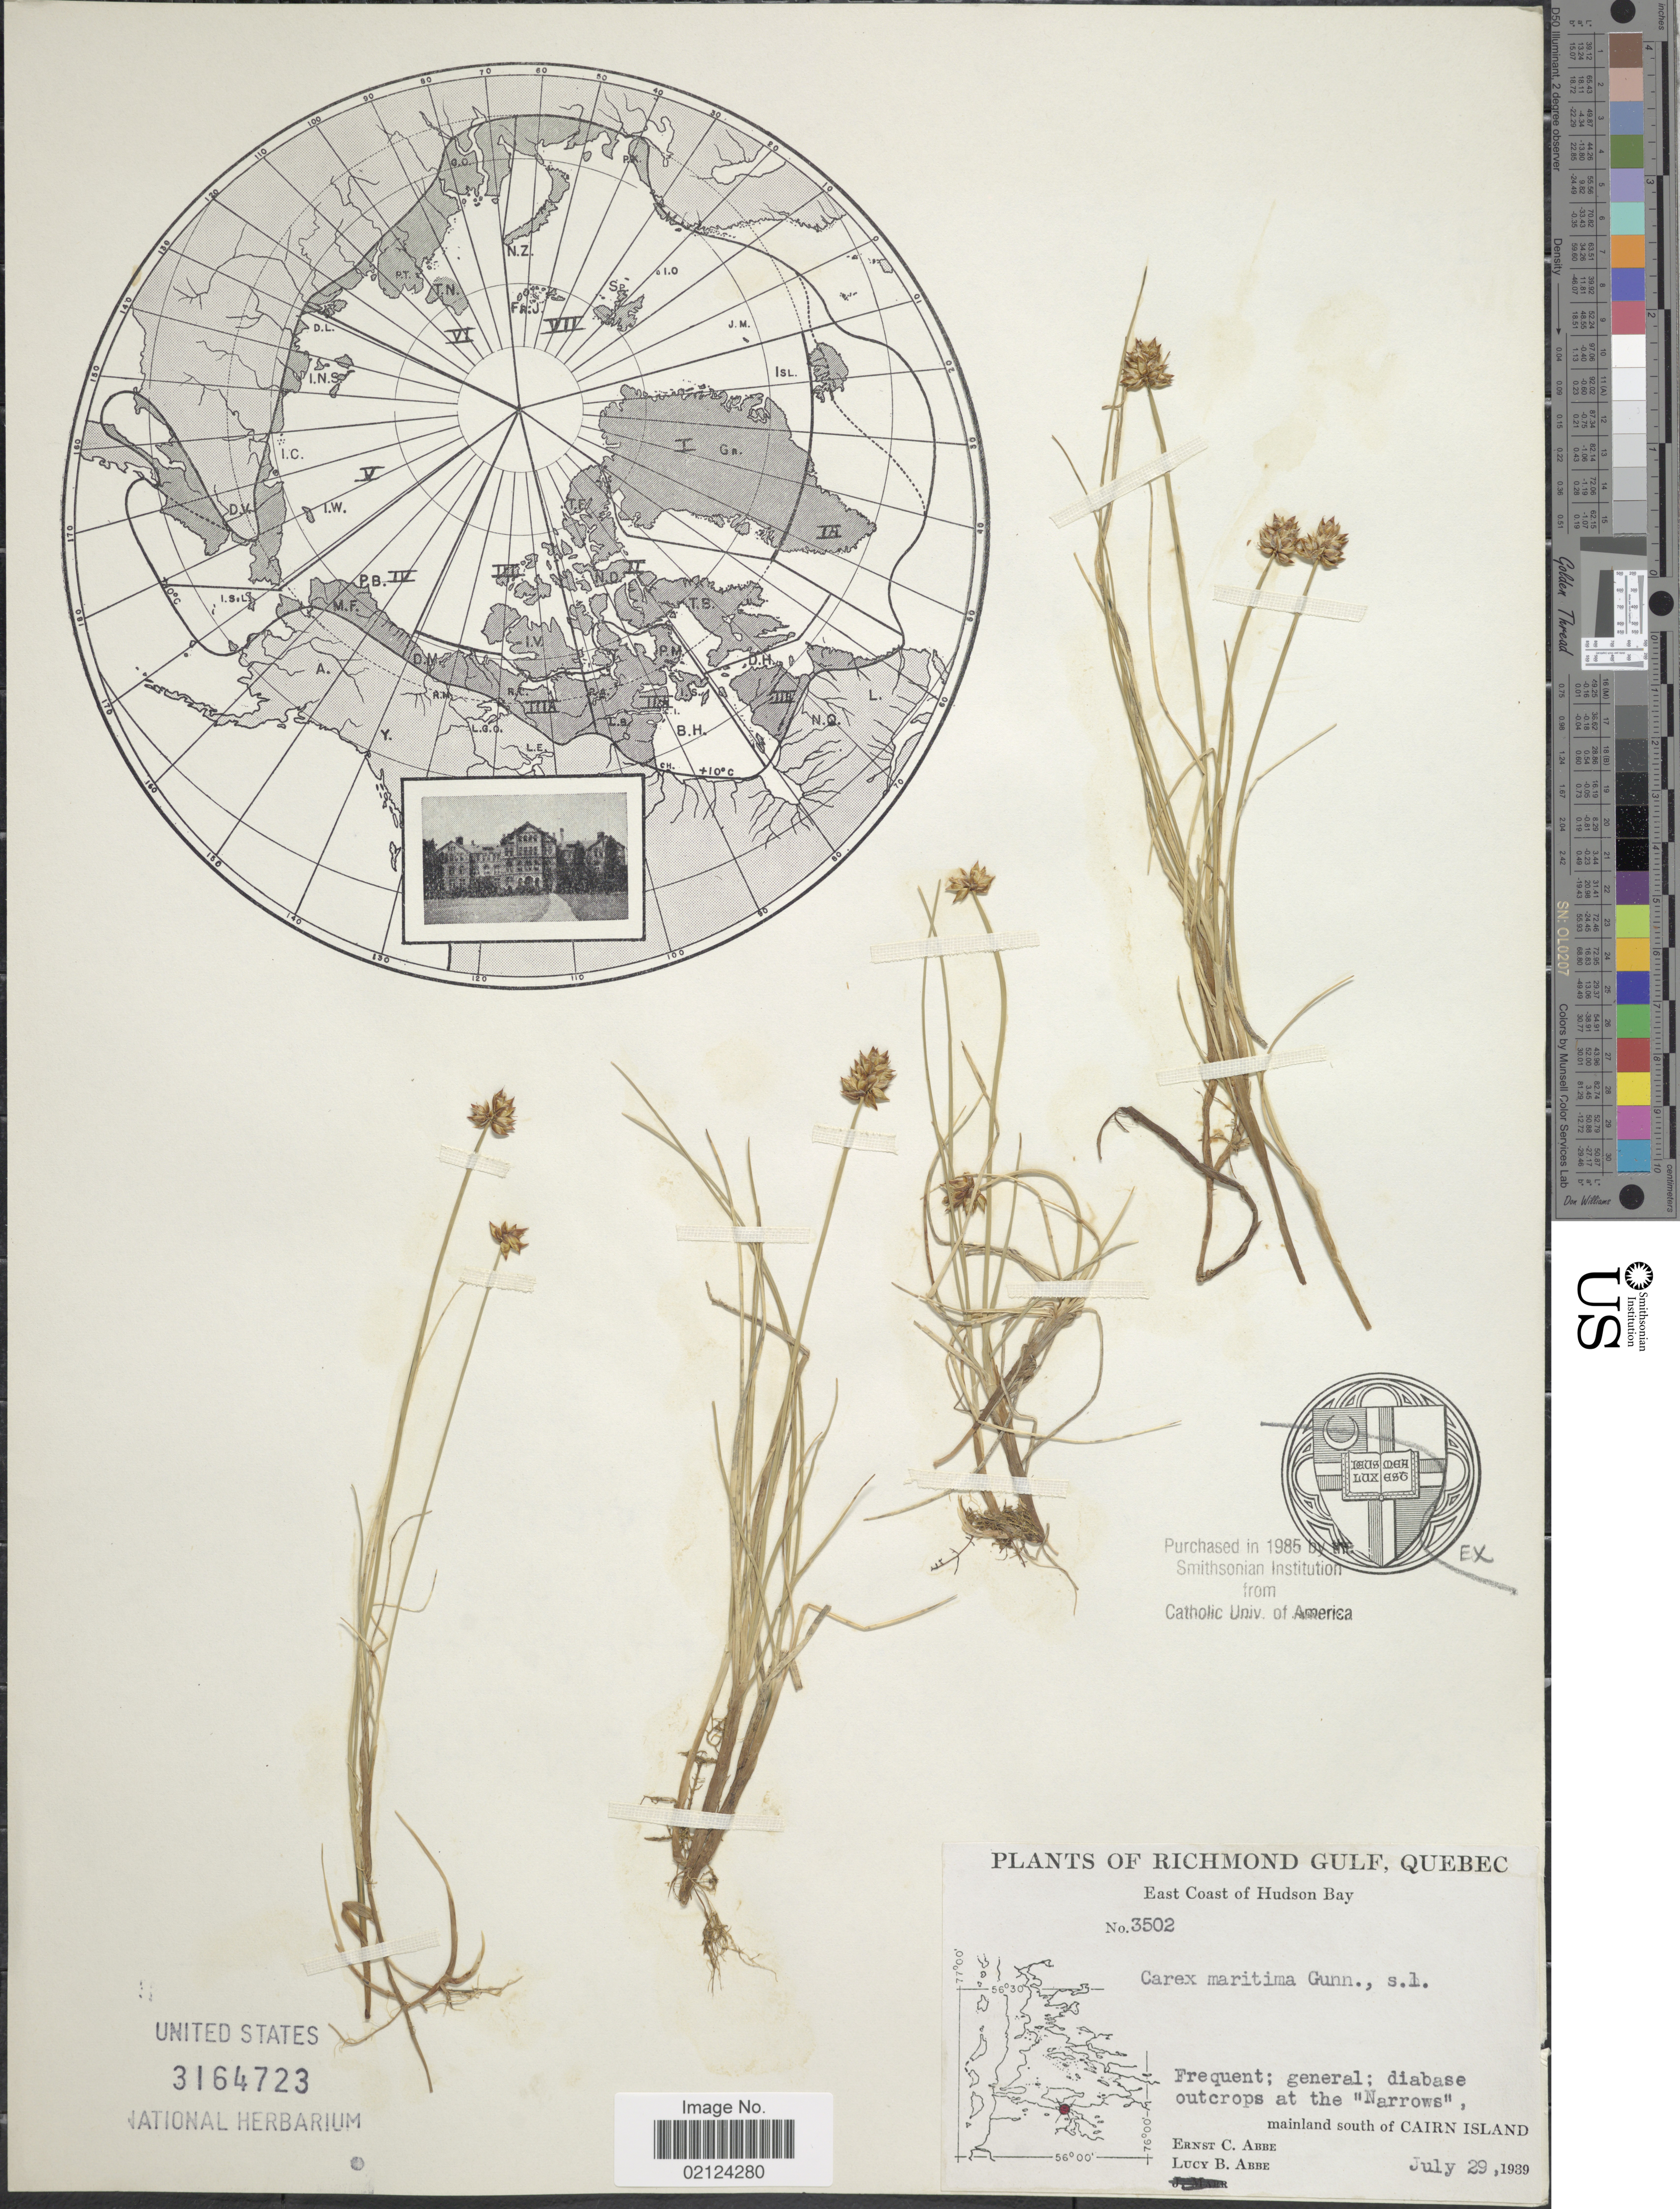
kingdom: Plantae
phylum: Tracheophyta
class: Liliopsida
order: Poales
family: Cyperaceae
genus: Carex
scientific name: Carex maritima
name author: Gunnerus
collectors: E. C. Abbe & L. B. Abbe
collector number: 3502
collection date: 1939-07-29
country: Canada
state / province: Quebec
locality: East Coast of Hudson bay, Richmond Gulf, mainland south of Cairn Island, outcrops at the " Narrows"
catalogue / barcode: US 3164723